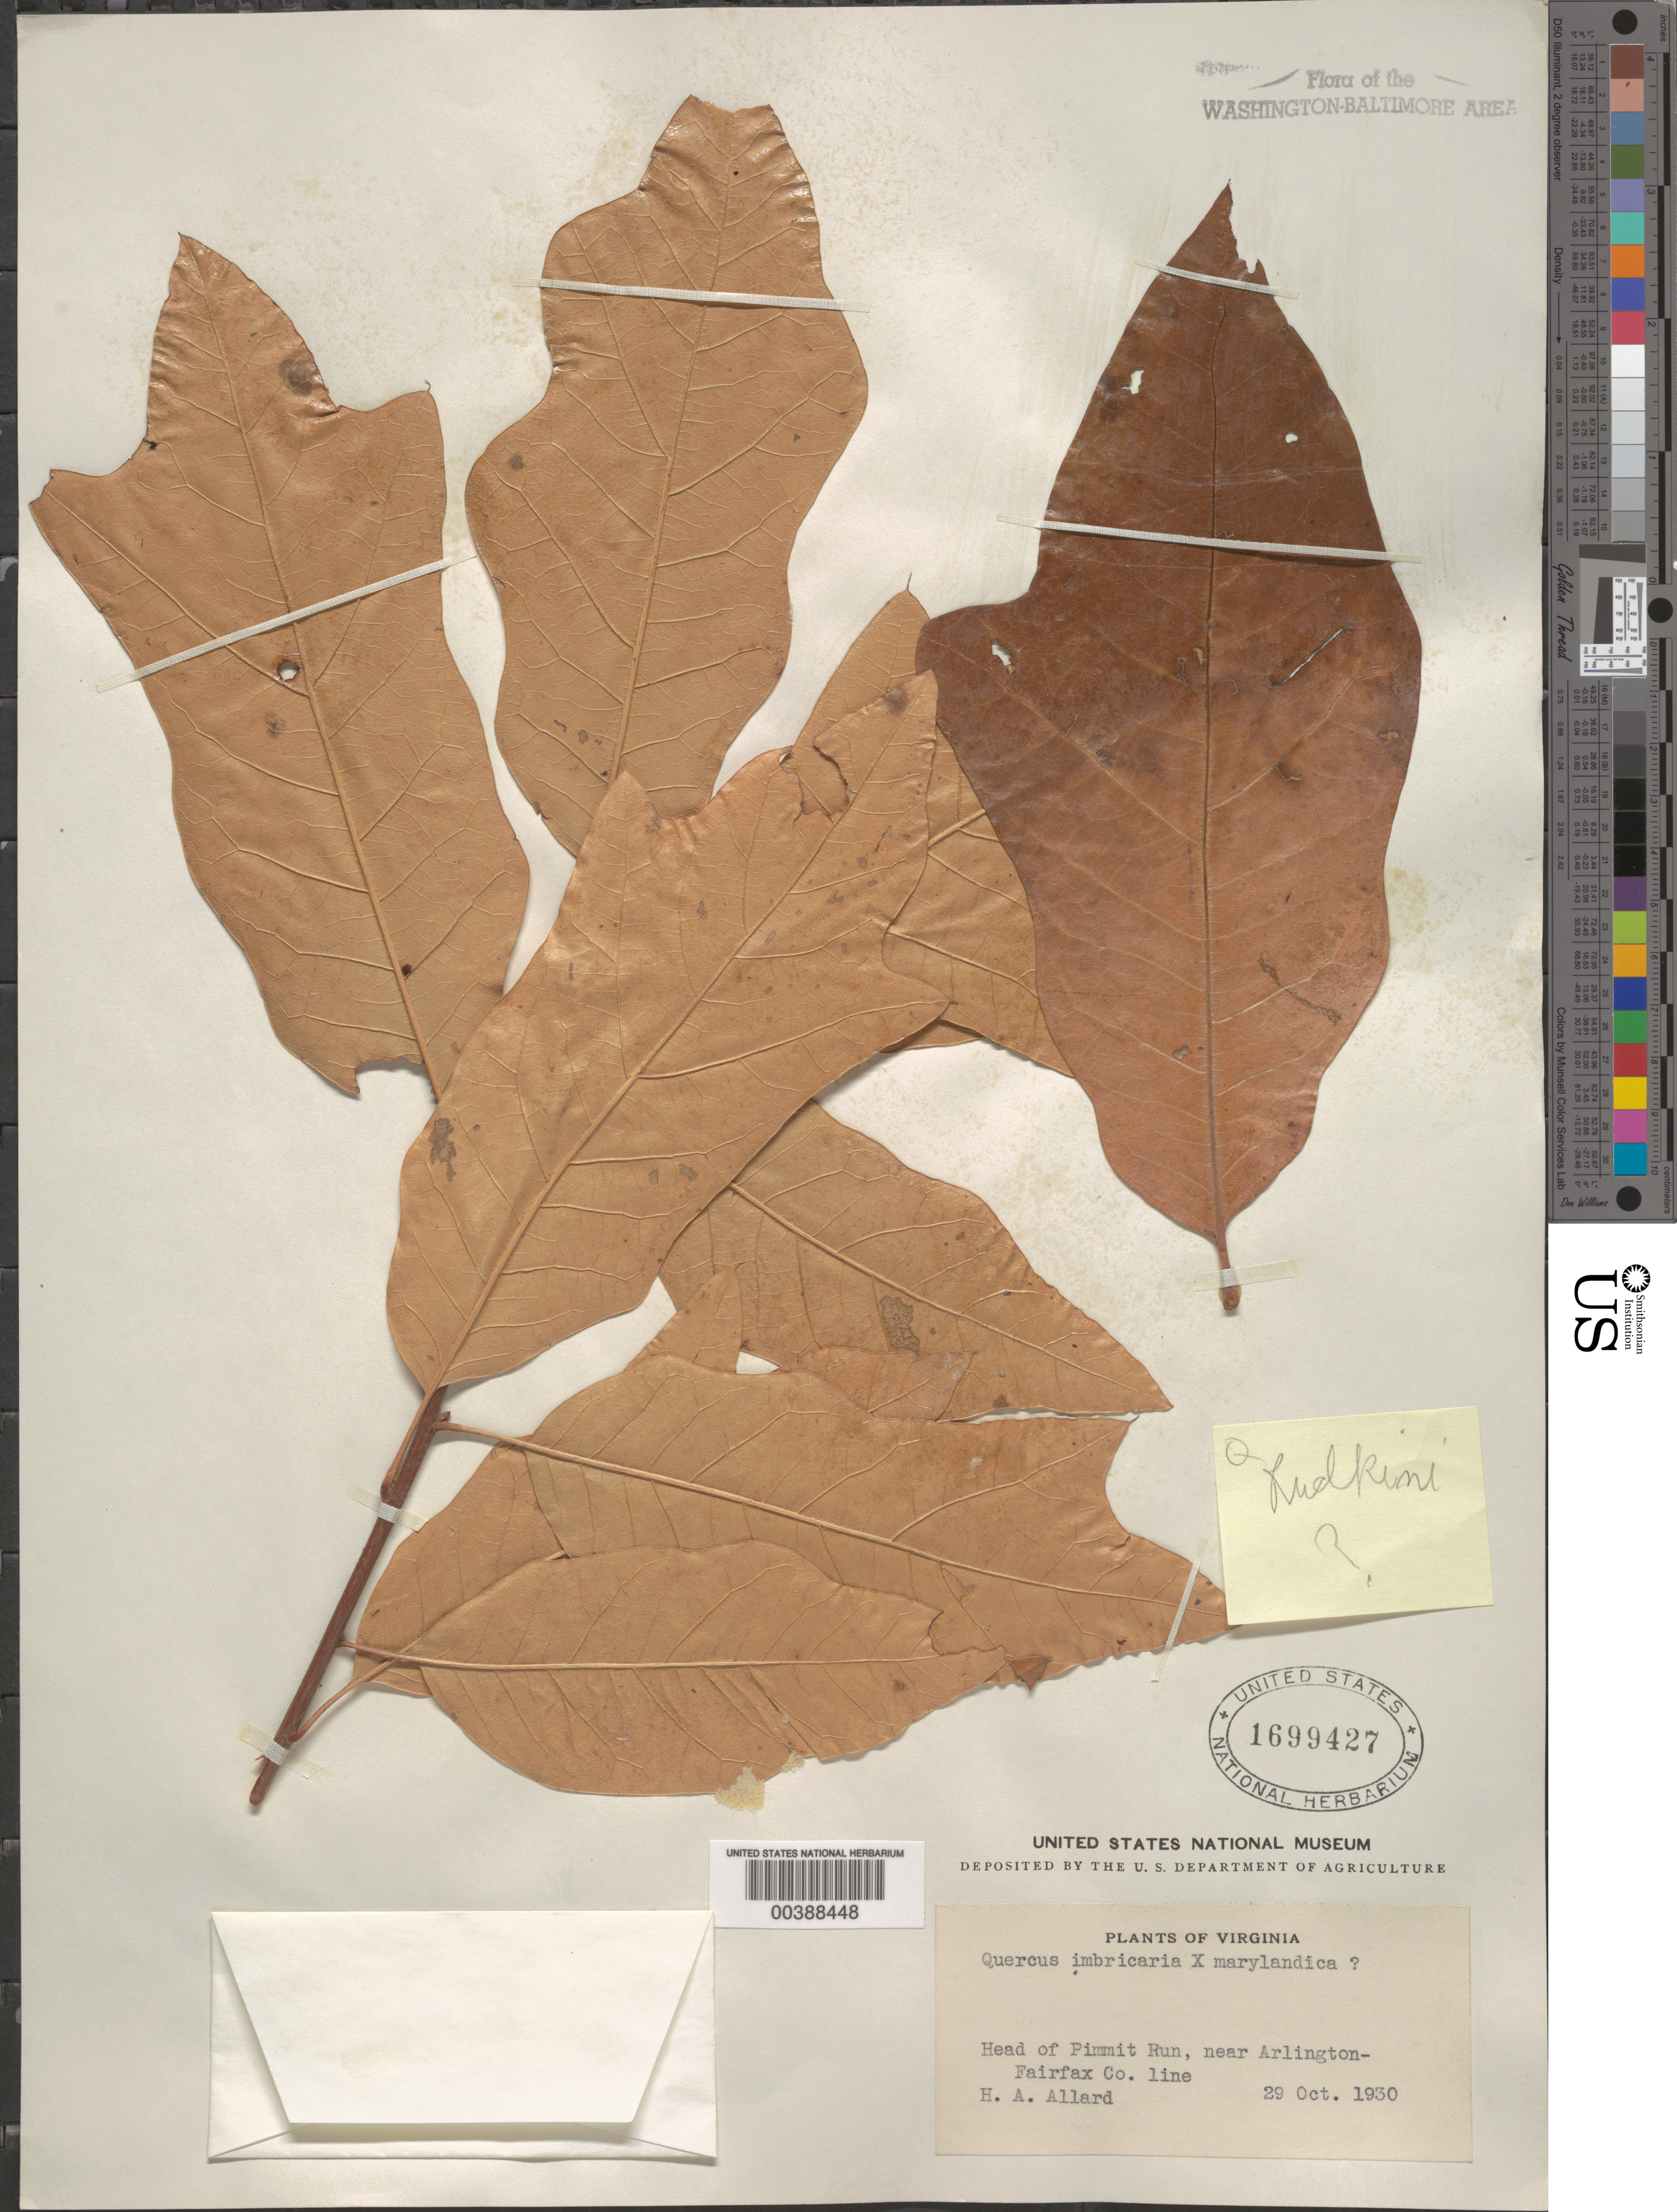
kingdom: Plantae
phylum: Tracheophyta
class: Magnoliopsida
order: Fagales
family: Fagaceae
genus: Quercus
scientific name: Quercus x rudkinii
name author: Britton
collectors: H. A. Allard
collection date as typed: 29 Oct 1930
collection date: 1930-10-29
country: United States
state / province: Virginia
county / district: Fairfax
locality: Head of Pimmit Run, near Arlington - Fairfax Co. line.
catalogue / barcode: US 1699427